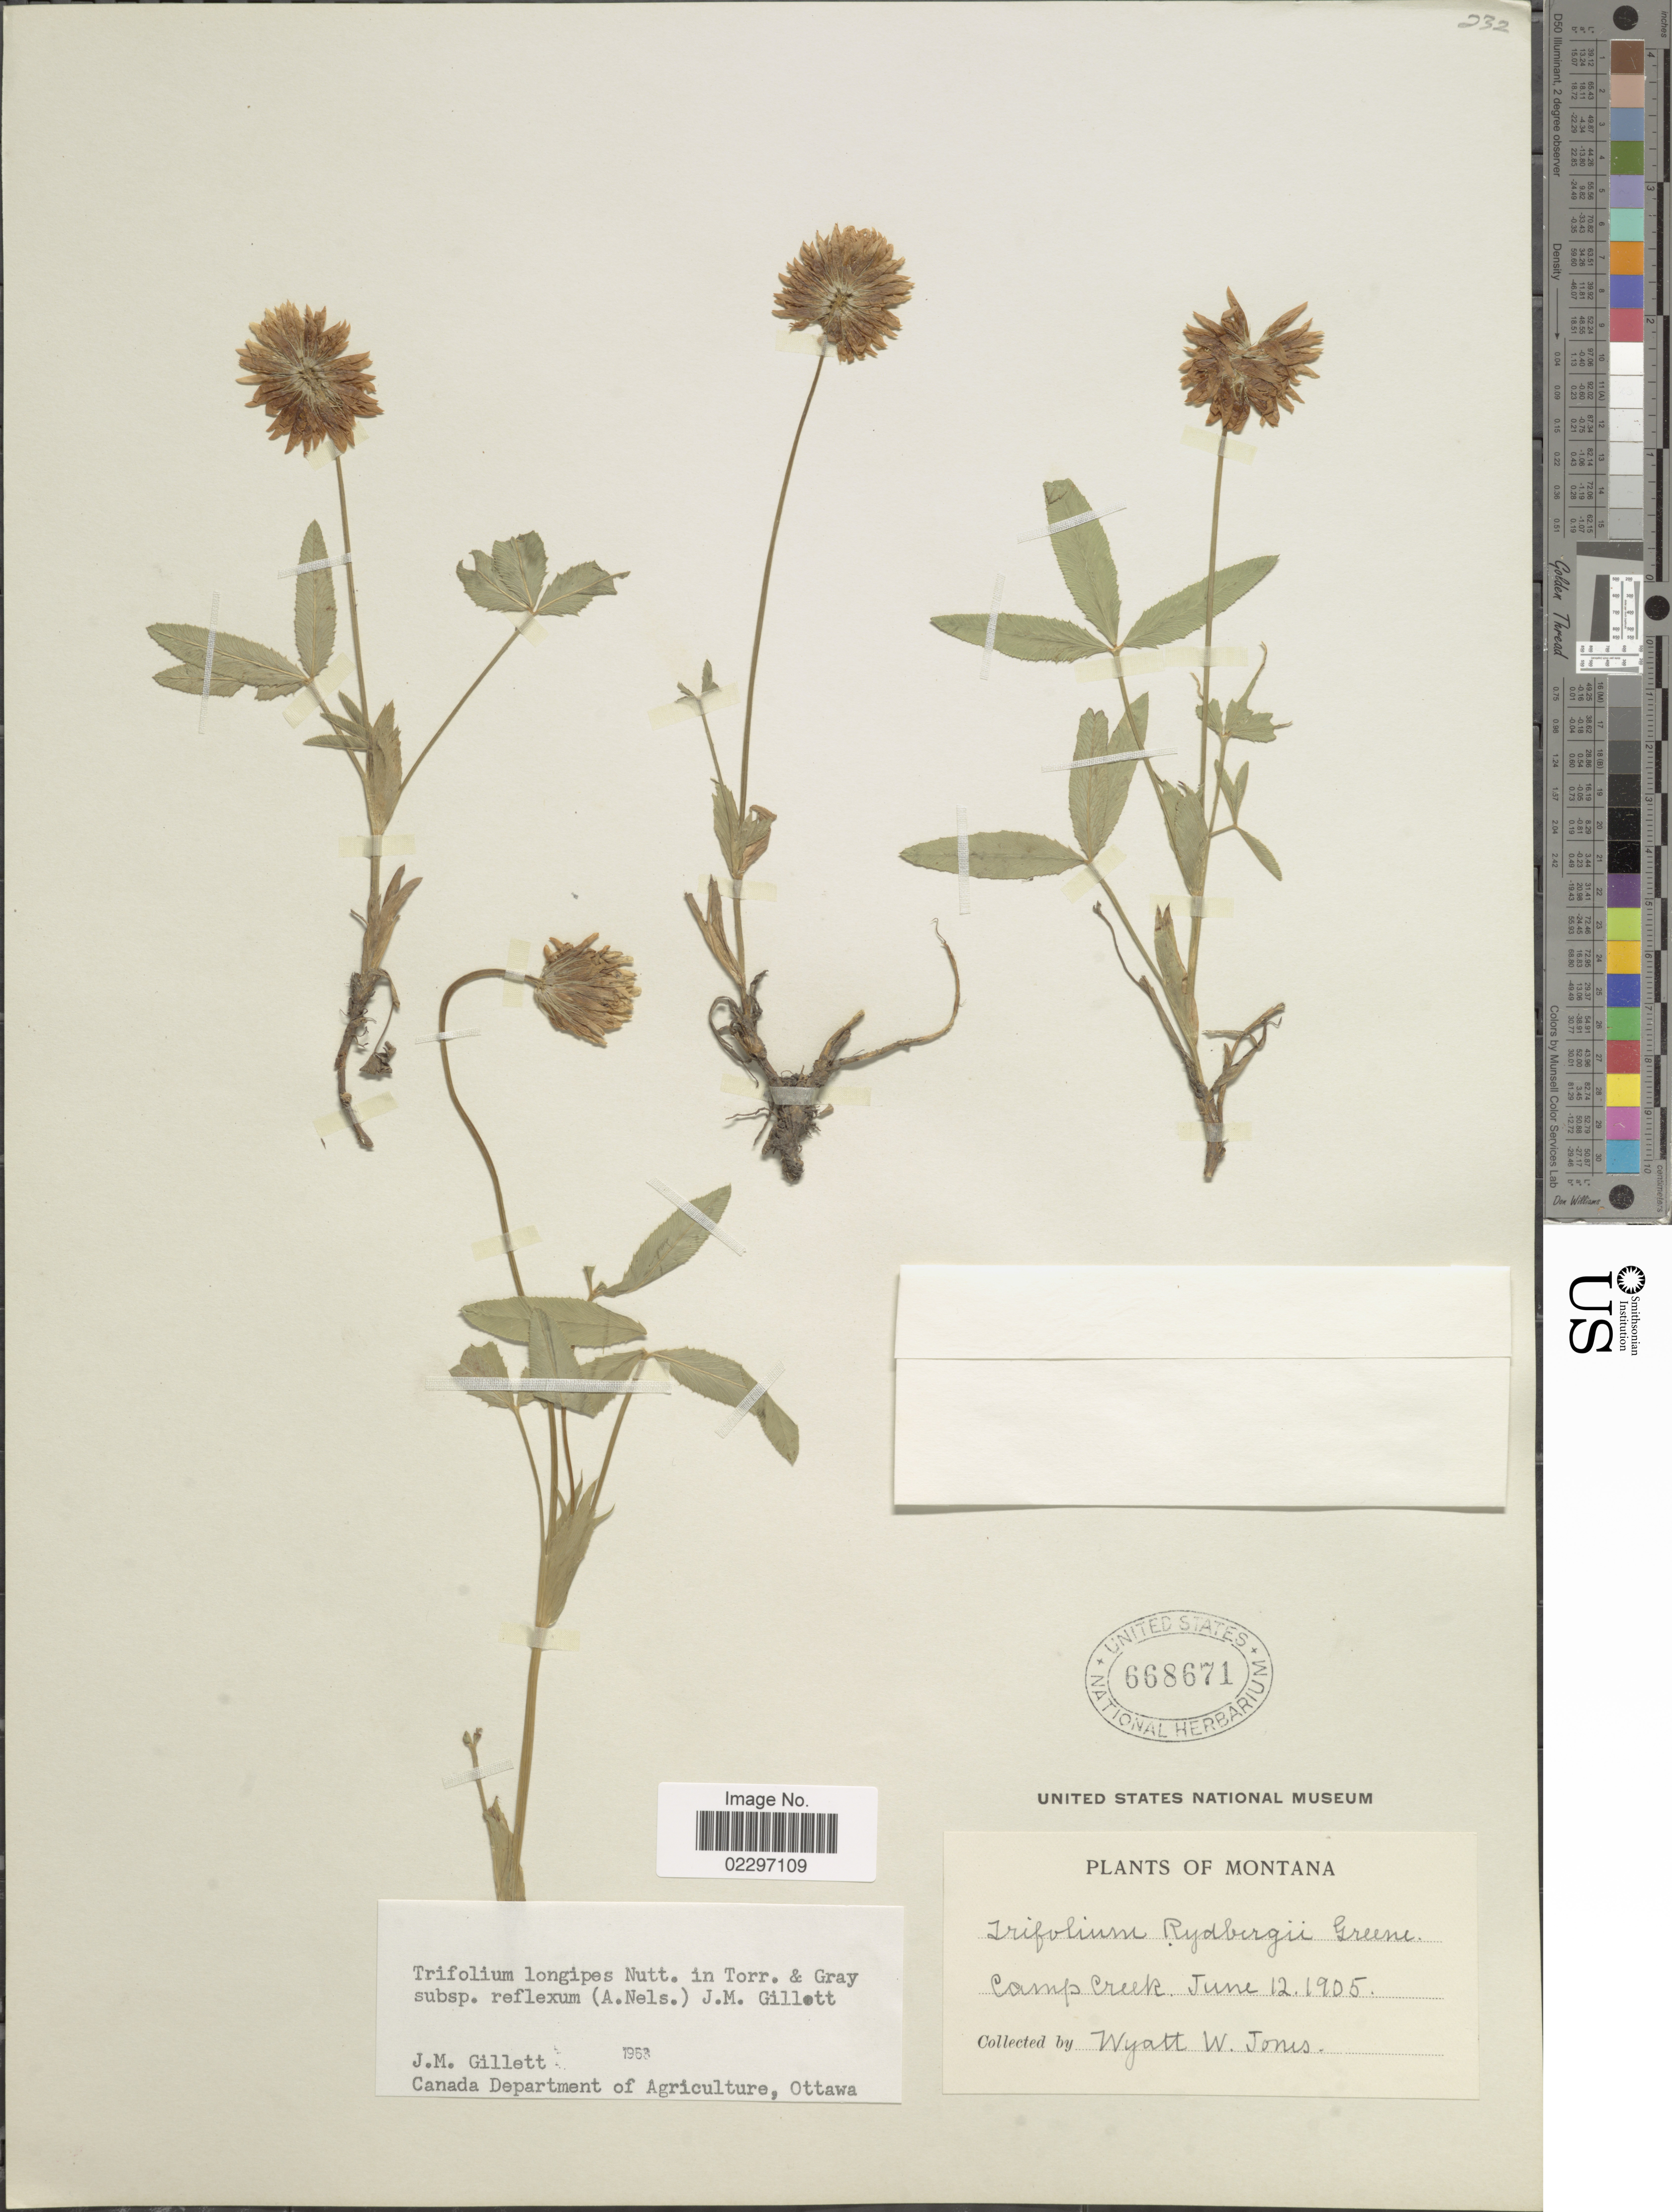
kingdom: Plantae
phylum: Tracheophyta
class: Magnoliopsida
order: Fabales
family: Fabaceae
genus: Trifolium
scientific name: Trifolium longipes subsp. reflexum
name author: (A. Nelson) J.M. Gillet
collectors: W. W. Jones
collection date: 1905-06-12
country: United States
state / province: Montana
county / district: Gallatin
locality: Camp Creek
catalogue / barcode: US 668671